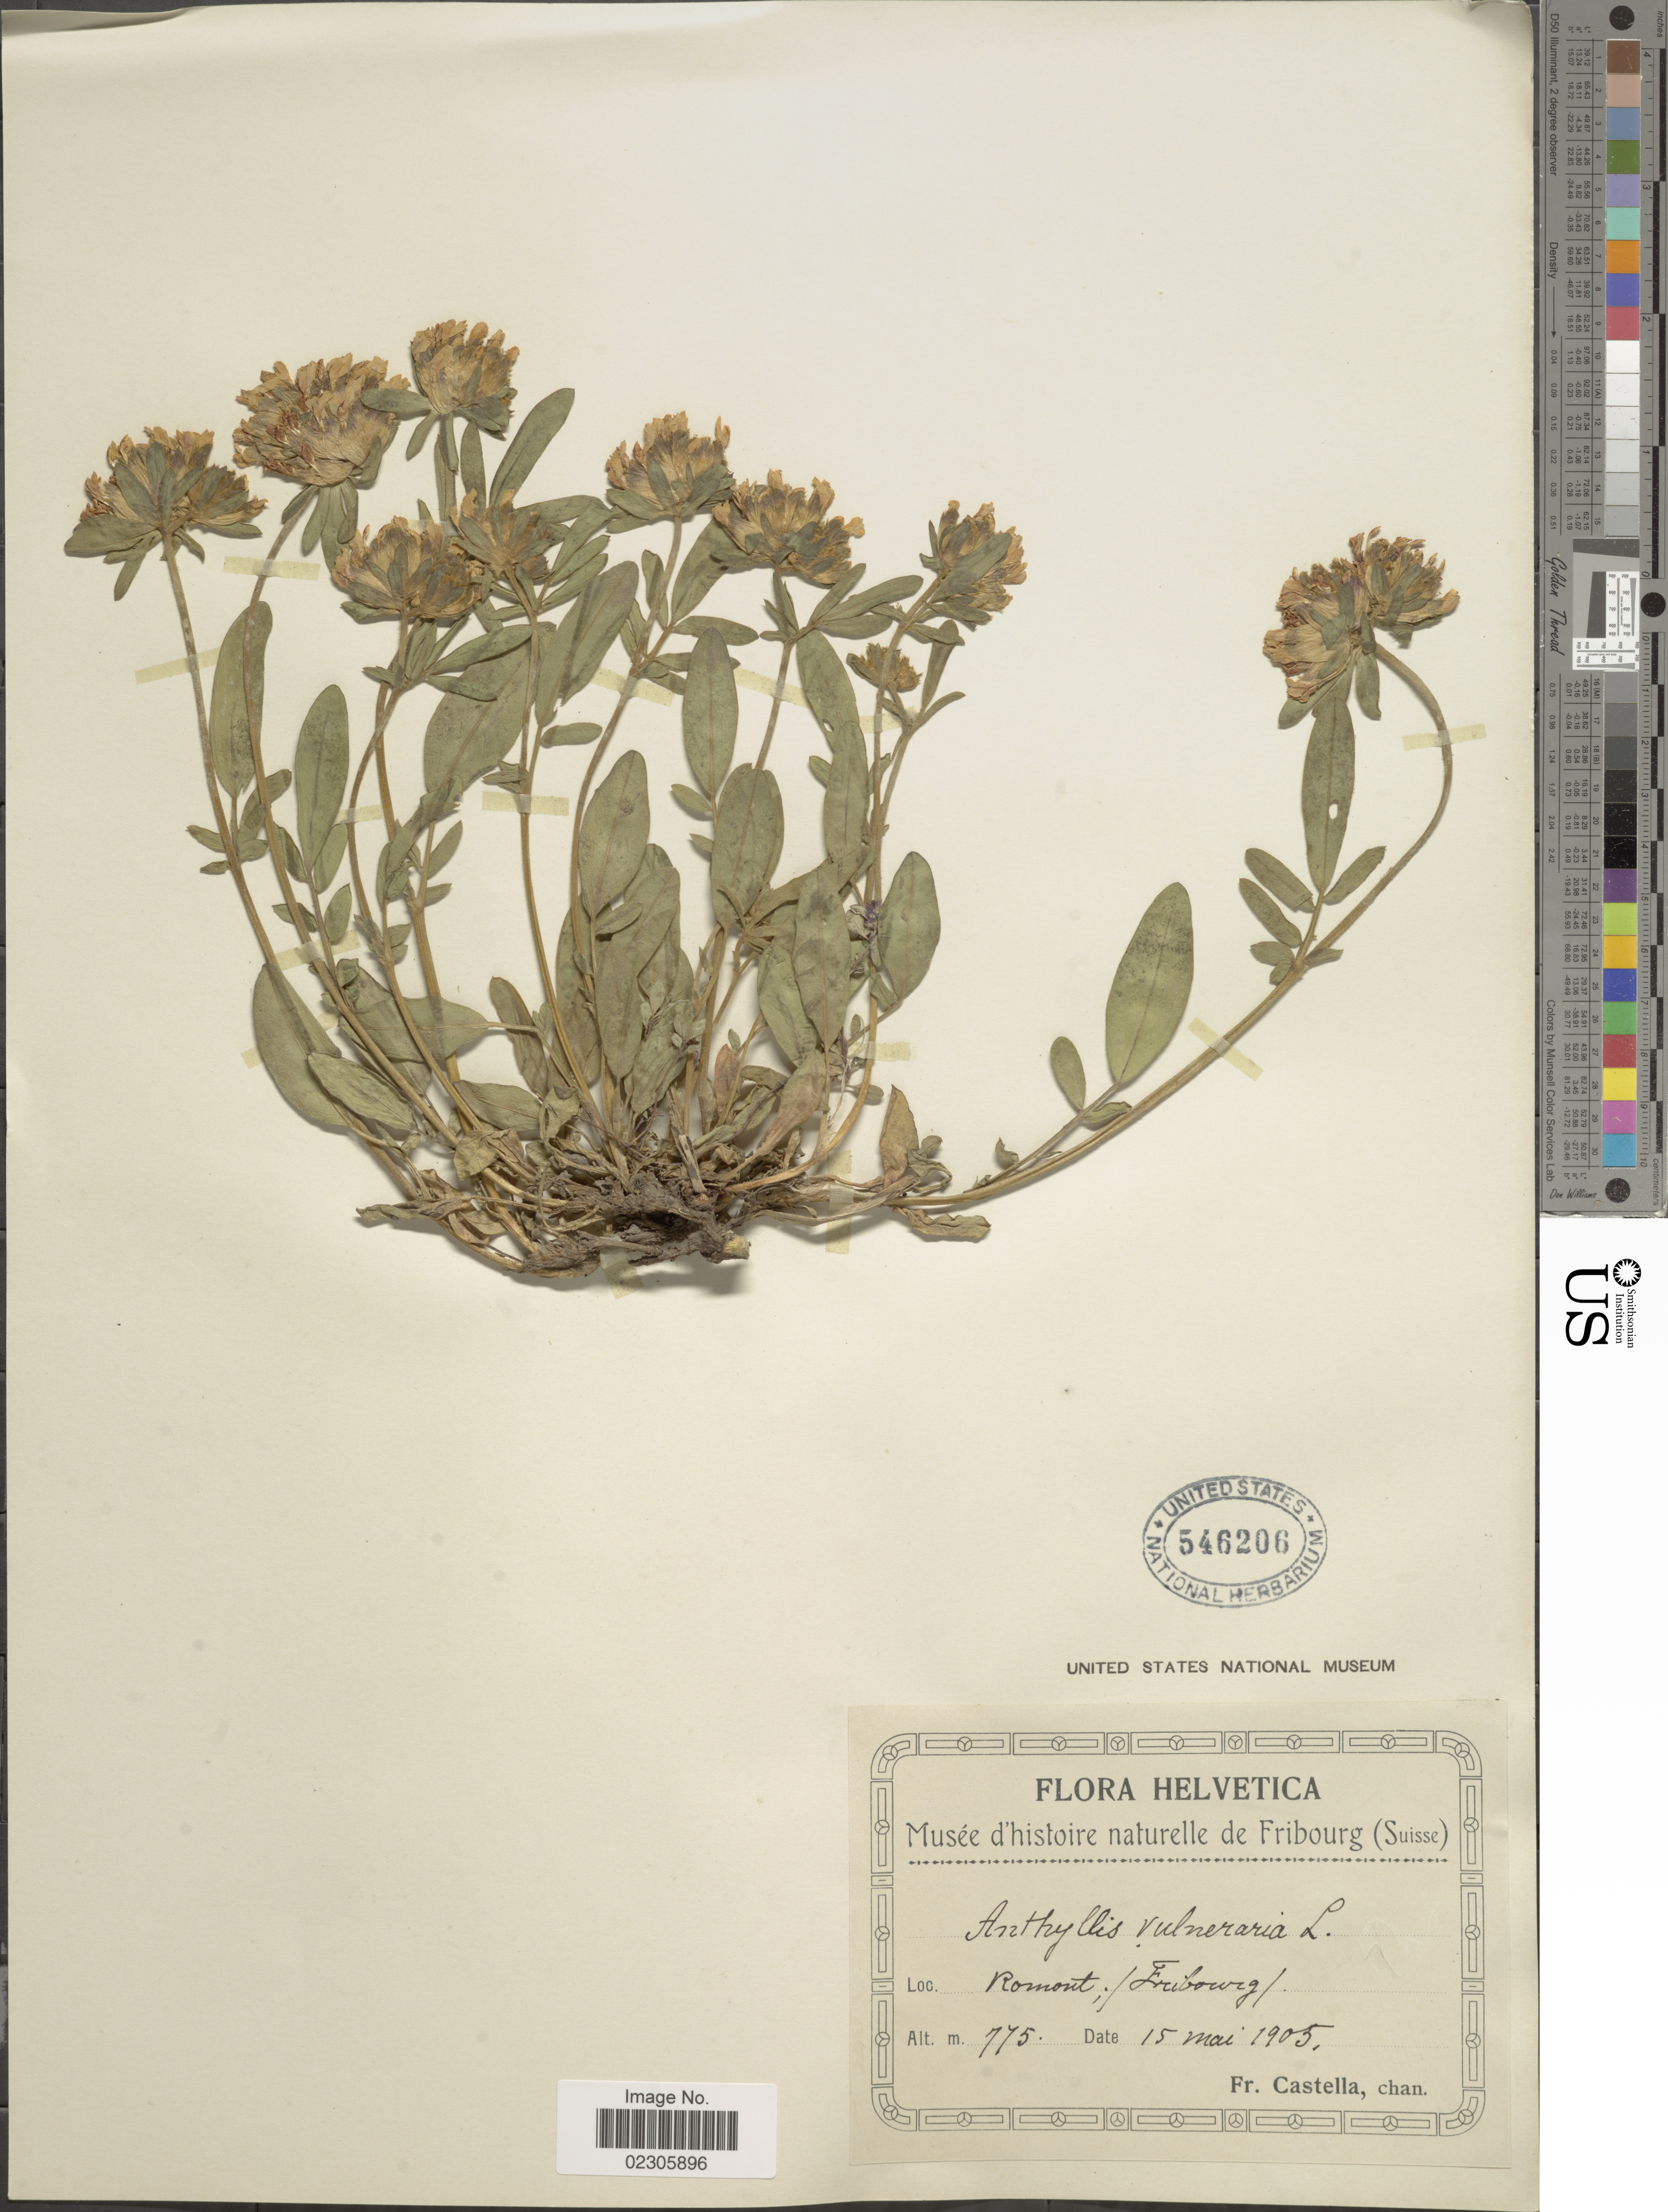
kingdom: Plantae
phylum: Tracheophyta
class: Magnoliopsida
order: Fabales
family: Fabaceae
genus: Anthyllis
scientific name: Anthyllis vulneraria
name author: L.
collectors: Fr. Castella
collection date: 1905-05-15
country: Switzerland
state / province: Fribourg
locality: Helvetica, Romont/ Fribourg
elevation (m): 775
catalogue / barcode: US 546206